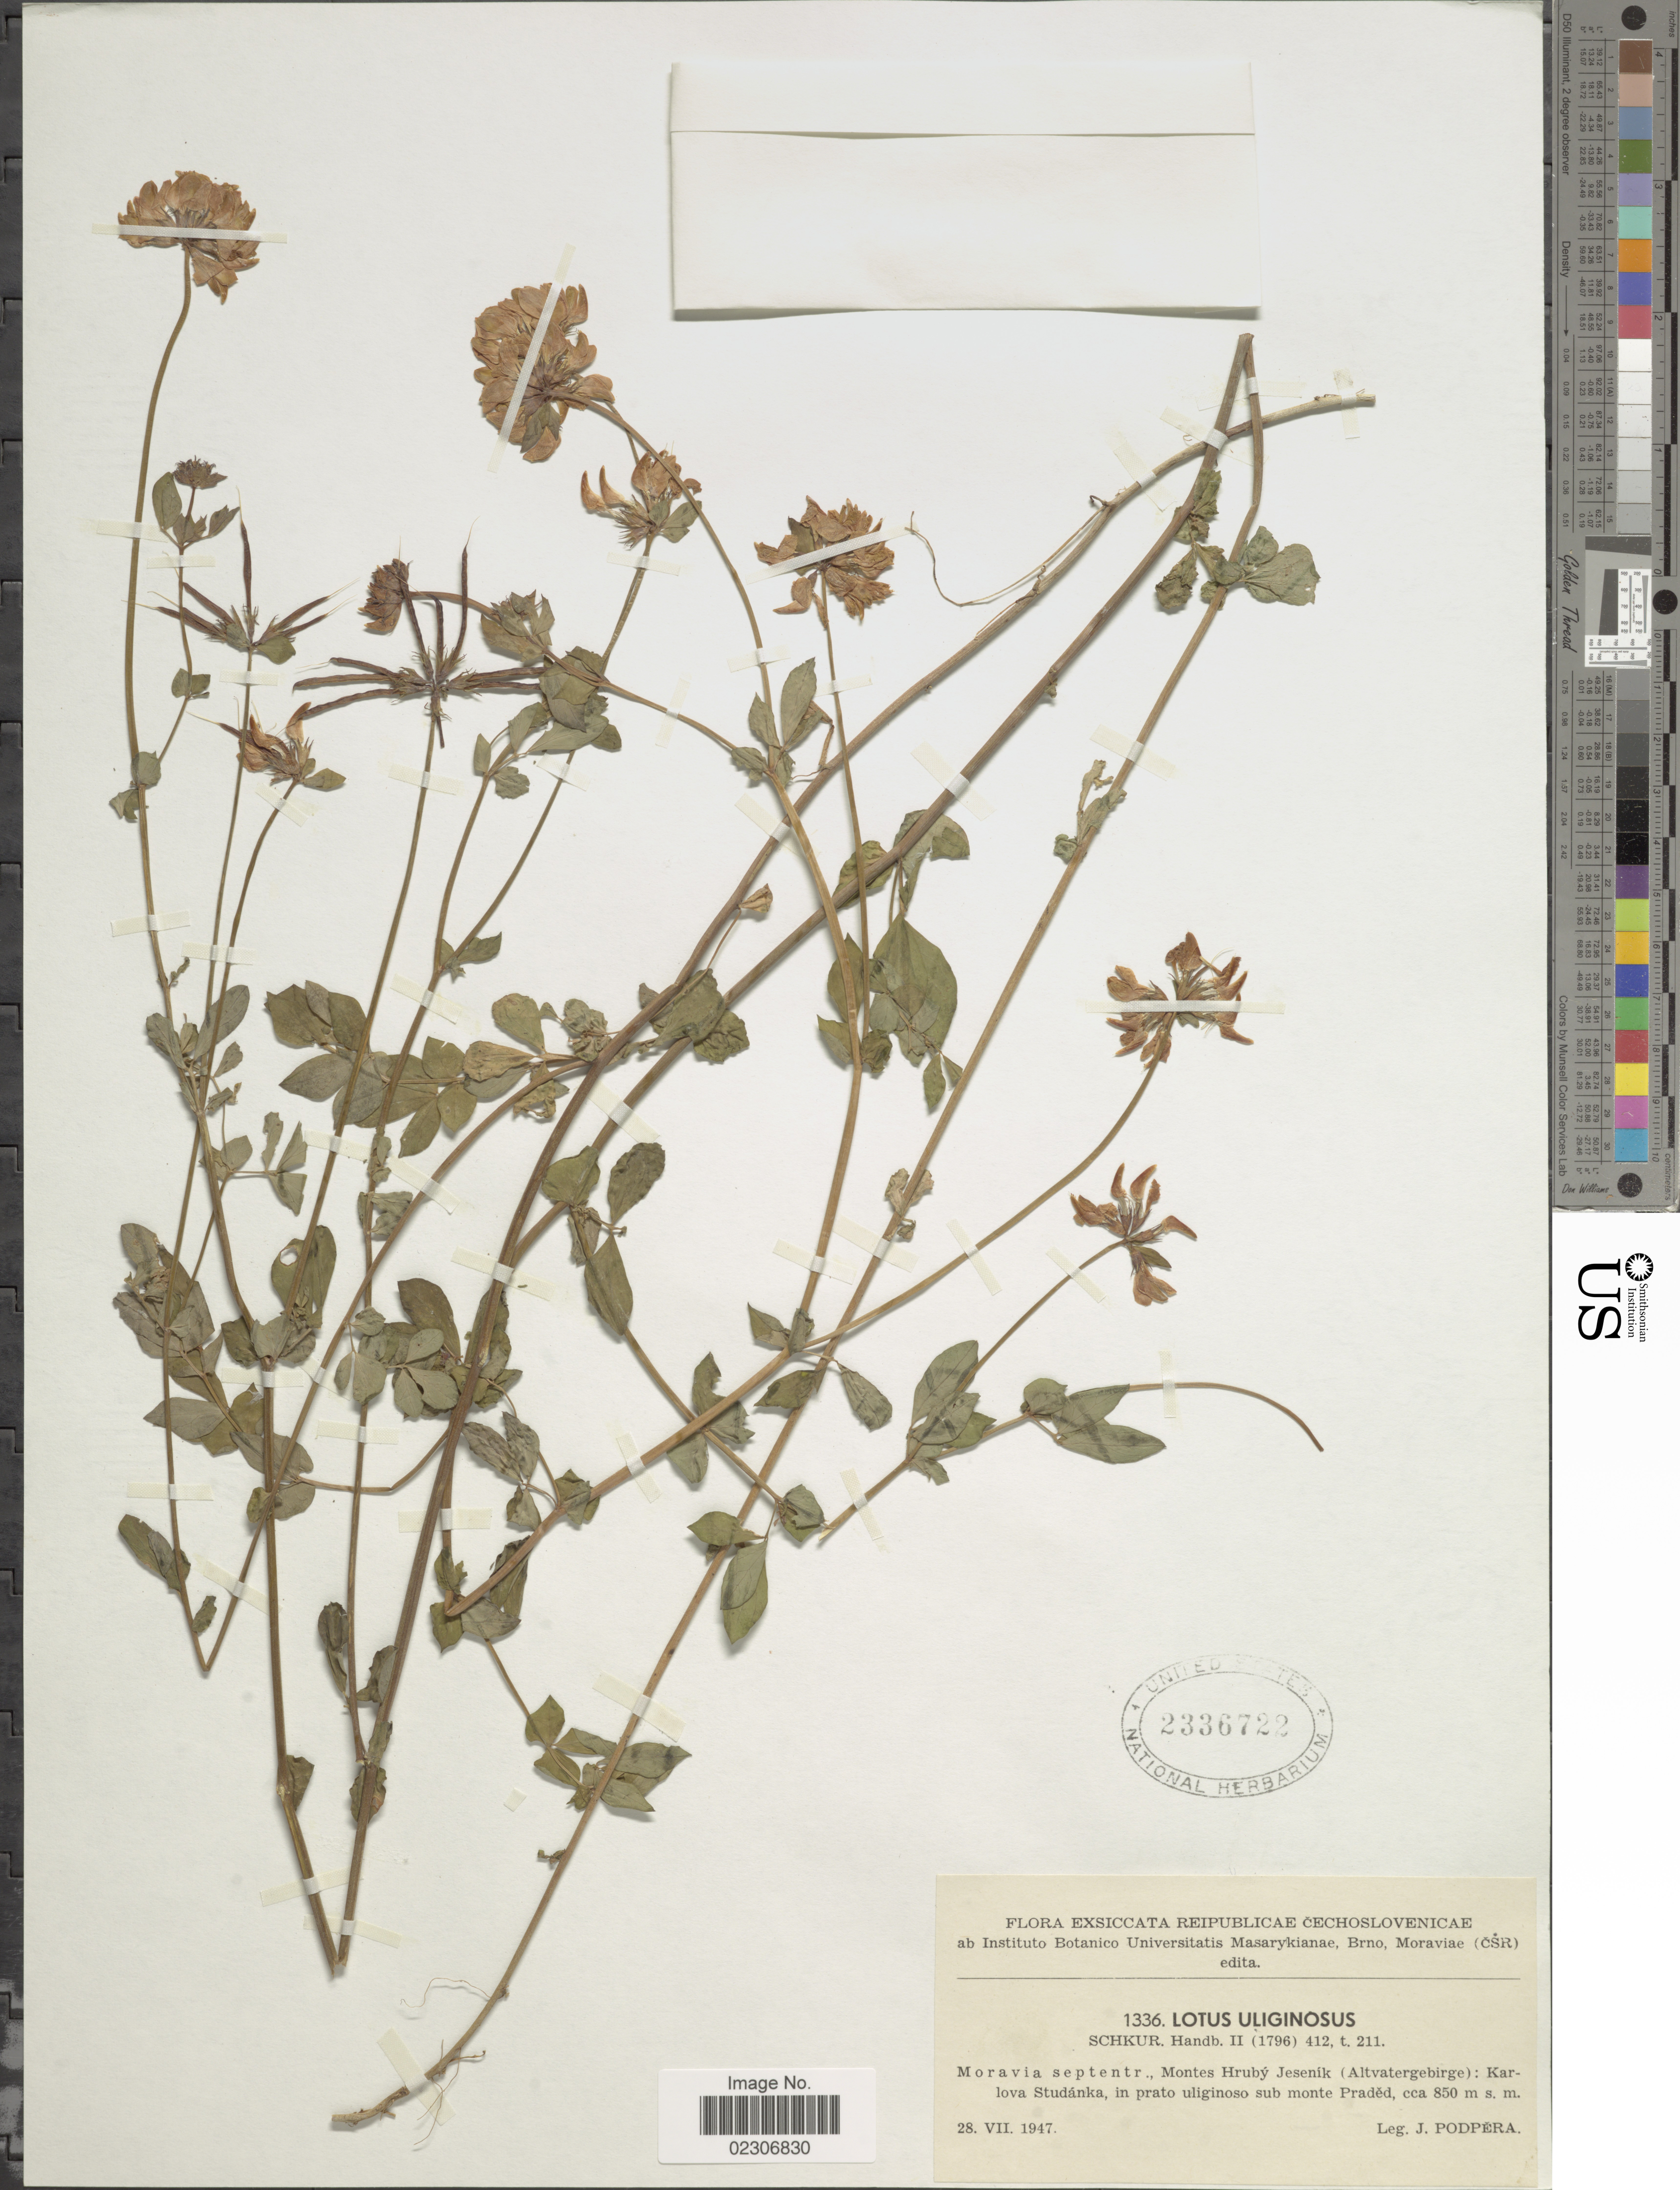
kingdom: Plantae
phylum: Tracheophyta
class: Magnoliopsida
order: Fabales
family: Fabaceae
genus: Lotus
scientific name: Lotus uliginosus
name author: Schkuhr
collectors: J. Podpera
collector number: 1336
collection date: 1947-07-28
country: Czechia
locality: Reipublicae cechoslovenicae, Moravia septentr., Montes Hruby Jesenik (Alvatergebirge): Karlova Studanka, in prato uliginoso sub monte Praded.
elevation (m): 850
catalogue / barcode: US 2336722